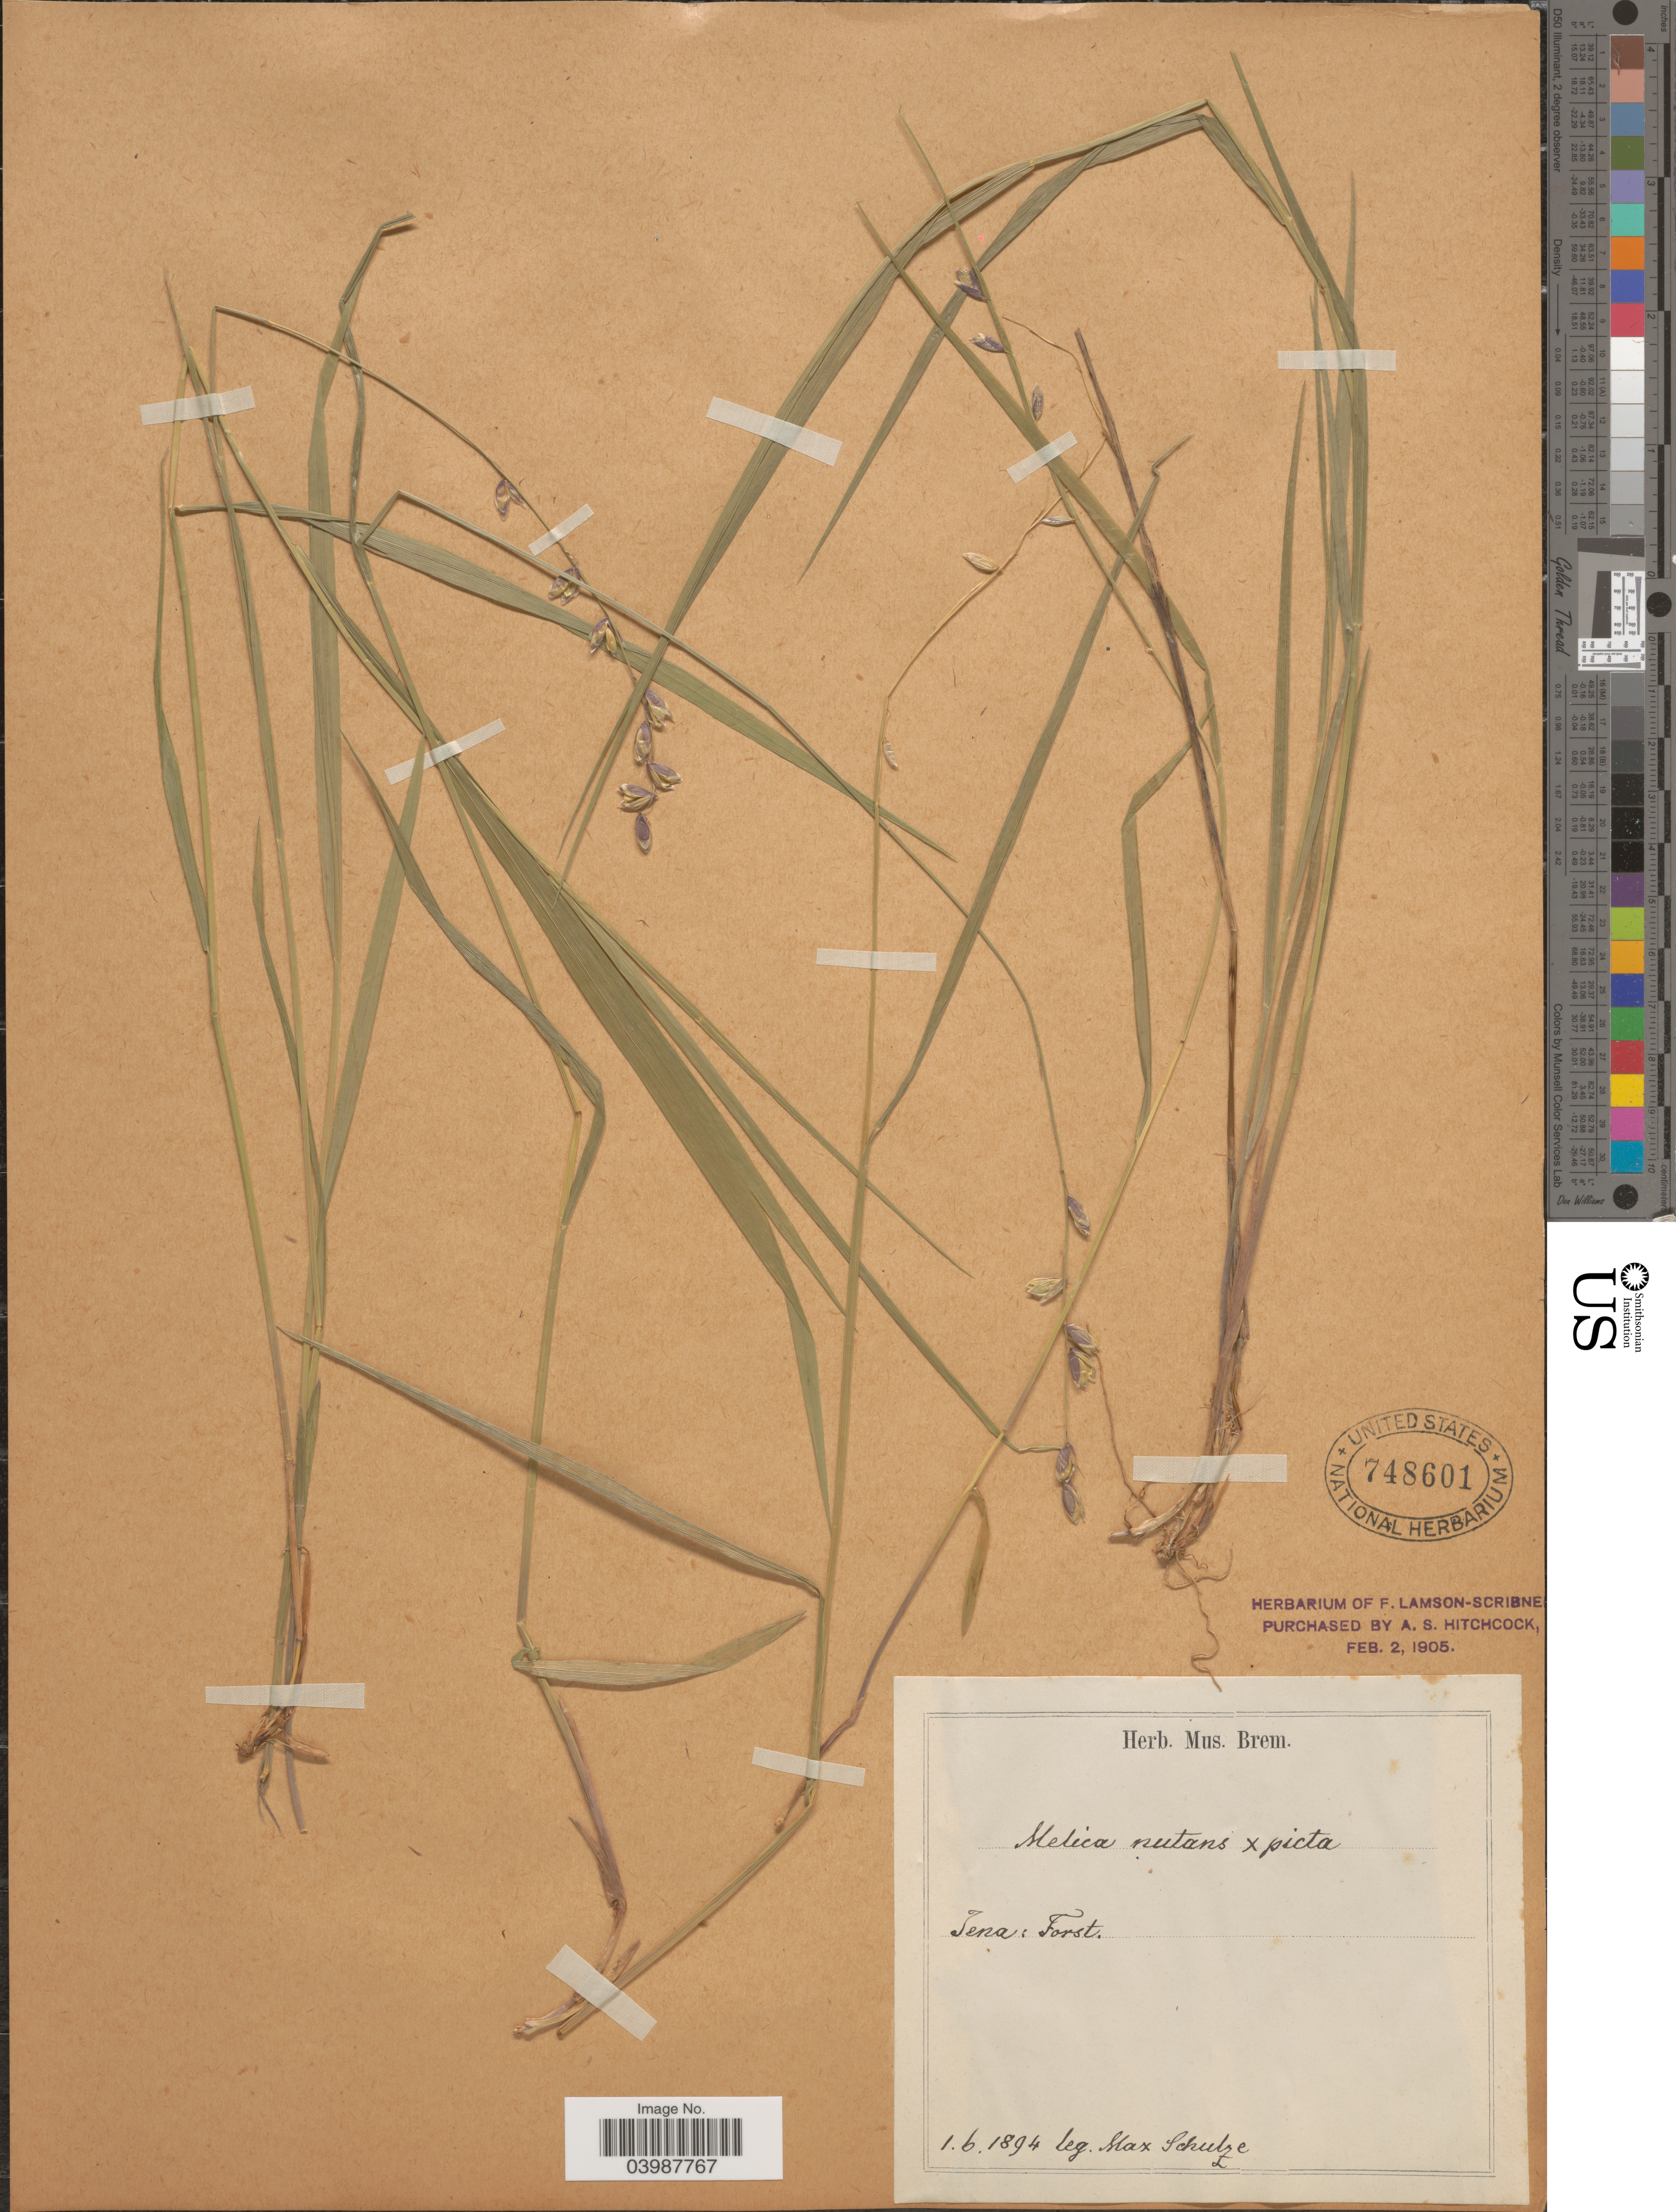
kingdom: Plantae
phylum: Tracheophyta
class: Liliopsida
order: Poales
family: Poaceae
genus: Melica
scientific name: Melica nutans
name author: L.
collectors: M. Schulze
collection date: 1894-06-01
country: Ecuador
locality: Tena: Forst.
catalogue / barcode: US 748601